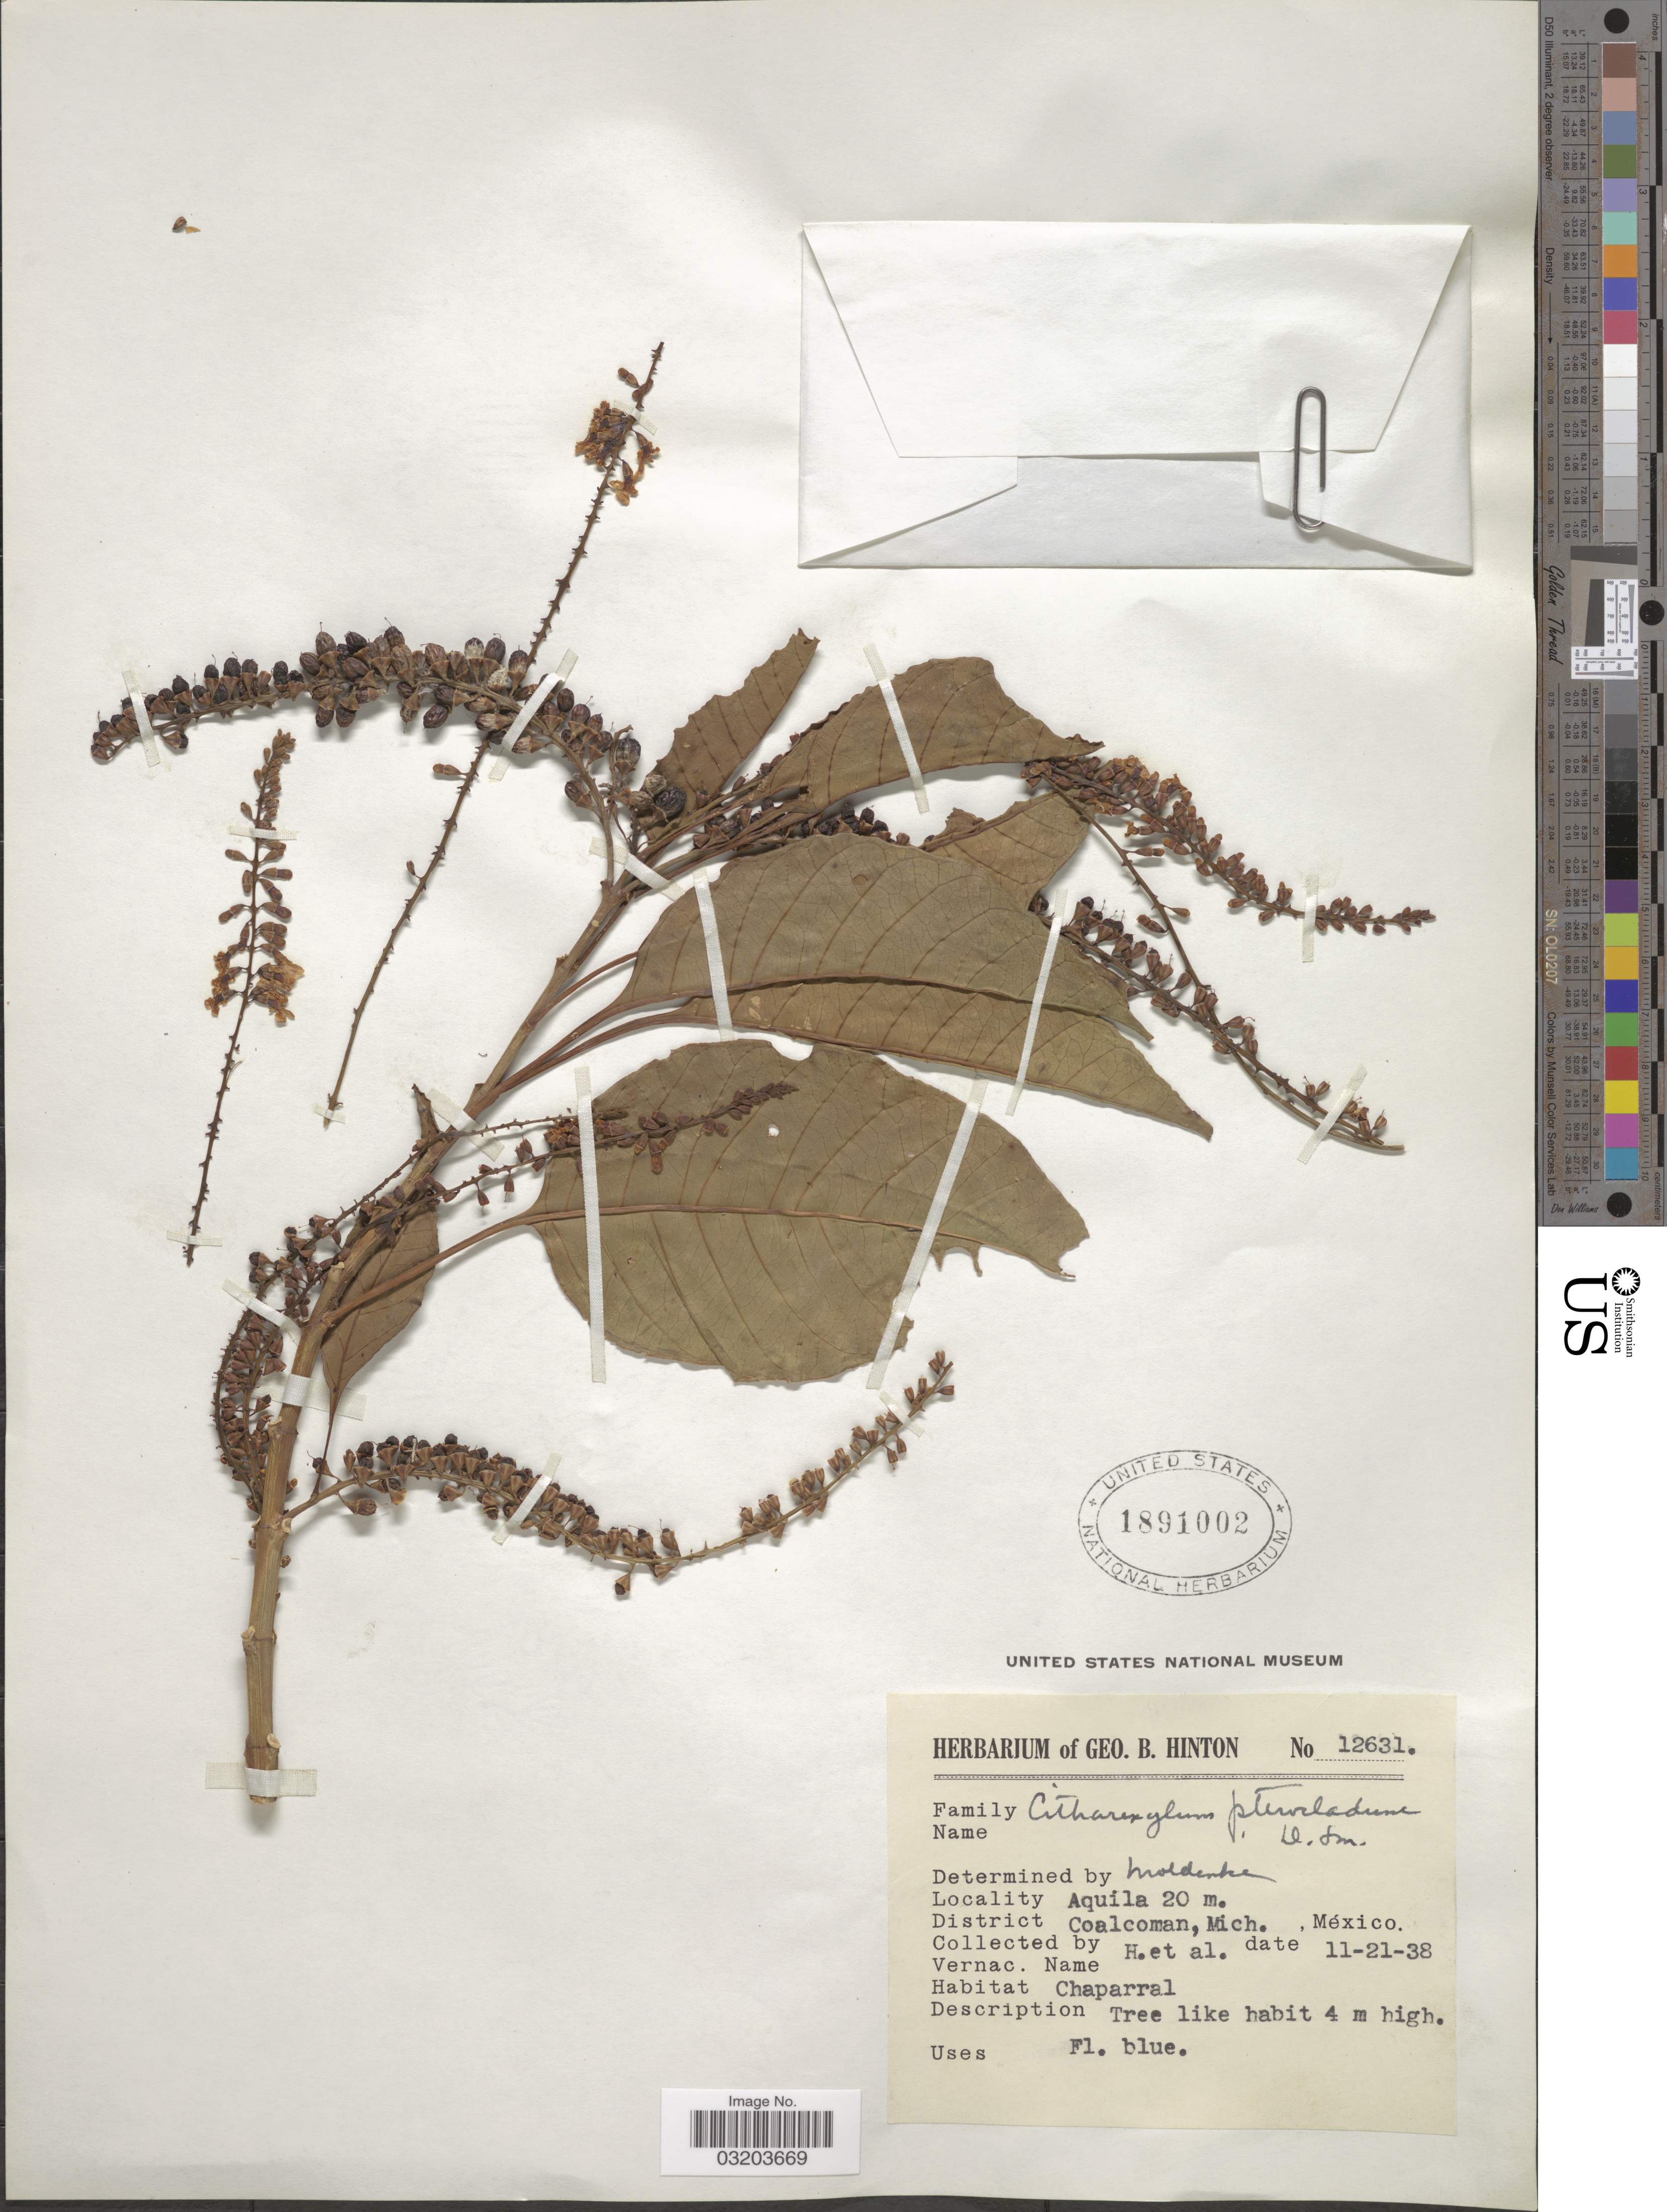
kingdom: Plantae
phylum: Tracheophyta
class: Magnoliopsida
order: Lamiales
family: Verbenaceae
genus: Citharexylum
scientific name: Citharexylum pterocladum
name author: Donn. Sm.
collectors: G. B. Hinton & et al.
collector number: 12631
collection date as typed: Transcribed d/m/y: 21/11/38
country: Mexico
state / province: Michoacán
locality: Aquila. District Coalcoman, Mich.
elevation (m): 20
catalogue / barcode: US 1891002